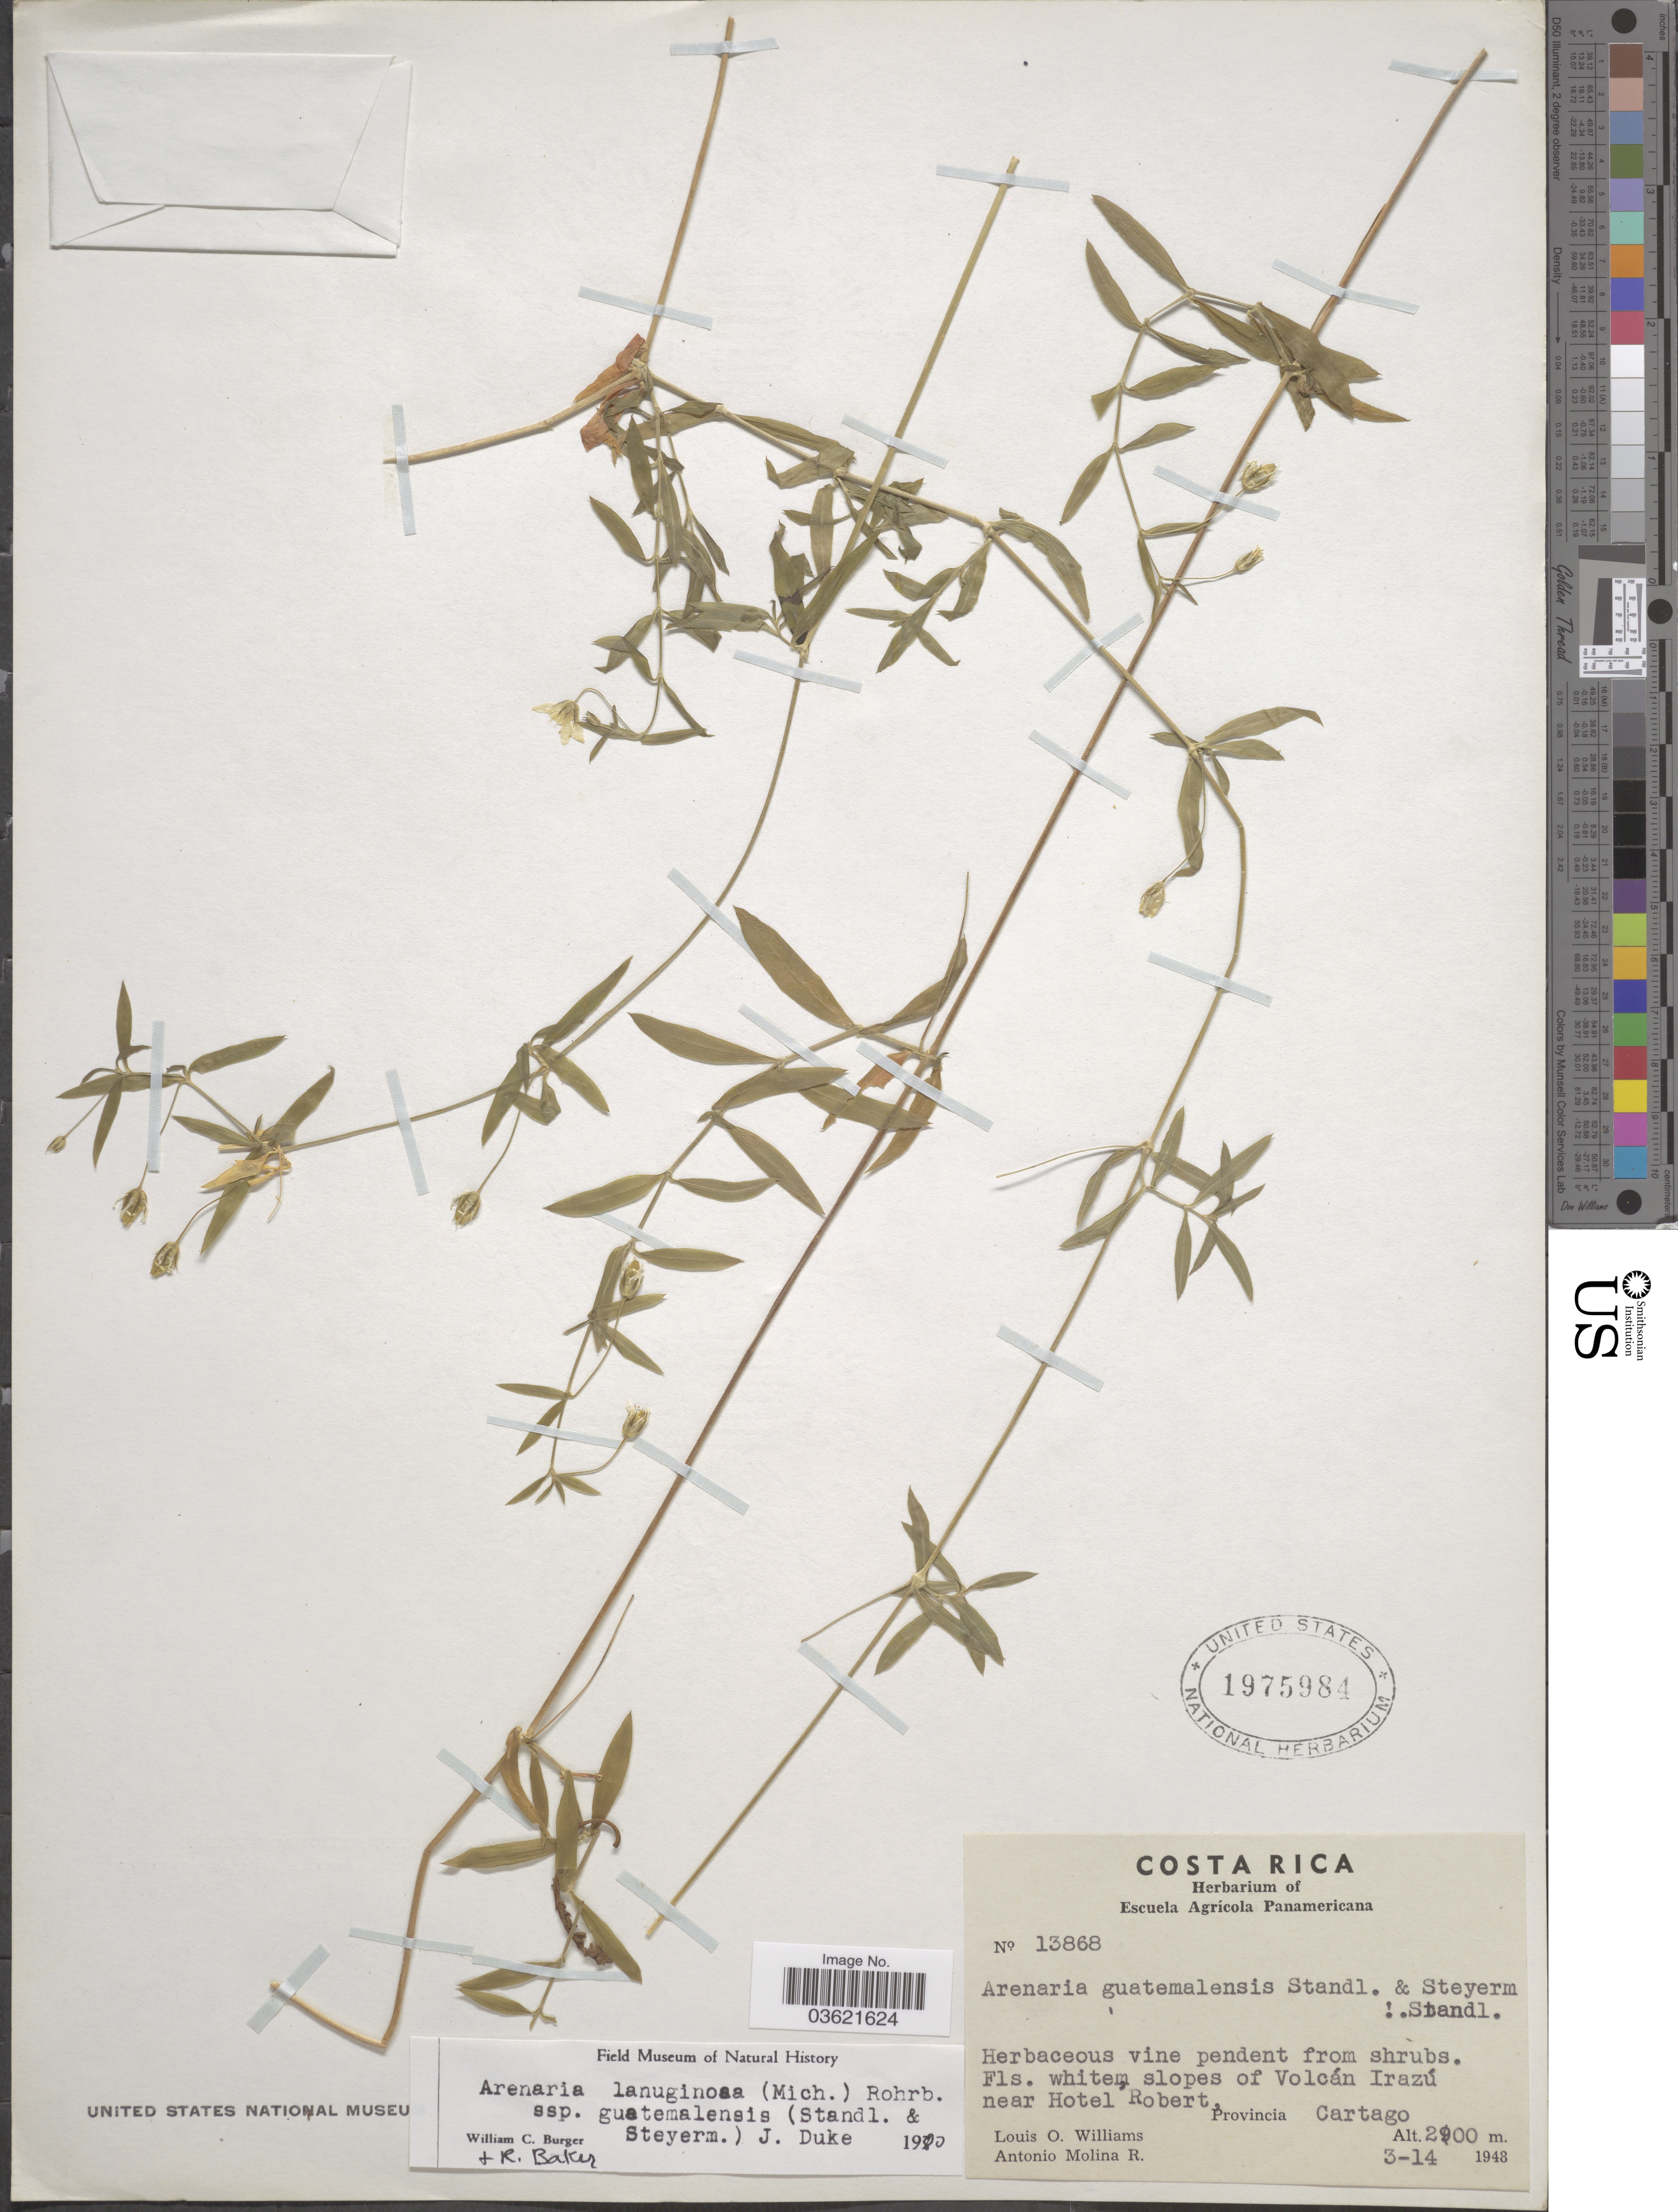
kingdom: Plantae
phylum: Tracheophyta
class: Magnoliopsida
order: Caryophyllales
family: Caryophyllaceae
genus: Arenaria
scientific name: Arenaria lanuginosa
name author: (Michx.) Rohrb.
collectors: L. O. Williams & A. Molina R.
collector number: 13868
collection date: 1948-03-14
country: Costa Rica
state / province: Cartago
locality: Slopes of Volcán Irazú near Hotel Robert.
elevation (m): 2900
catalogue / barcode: US 1975984